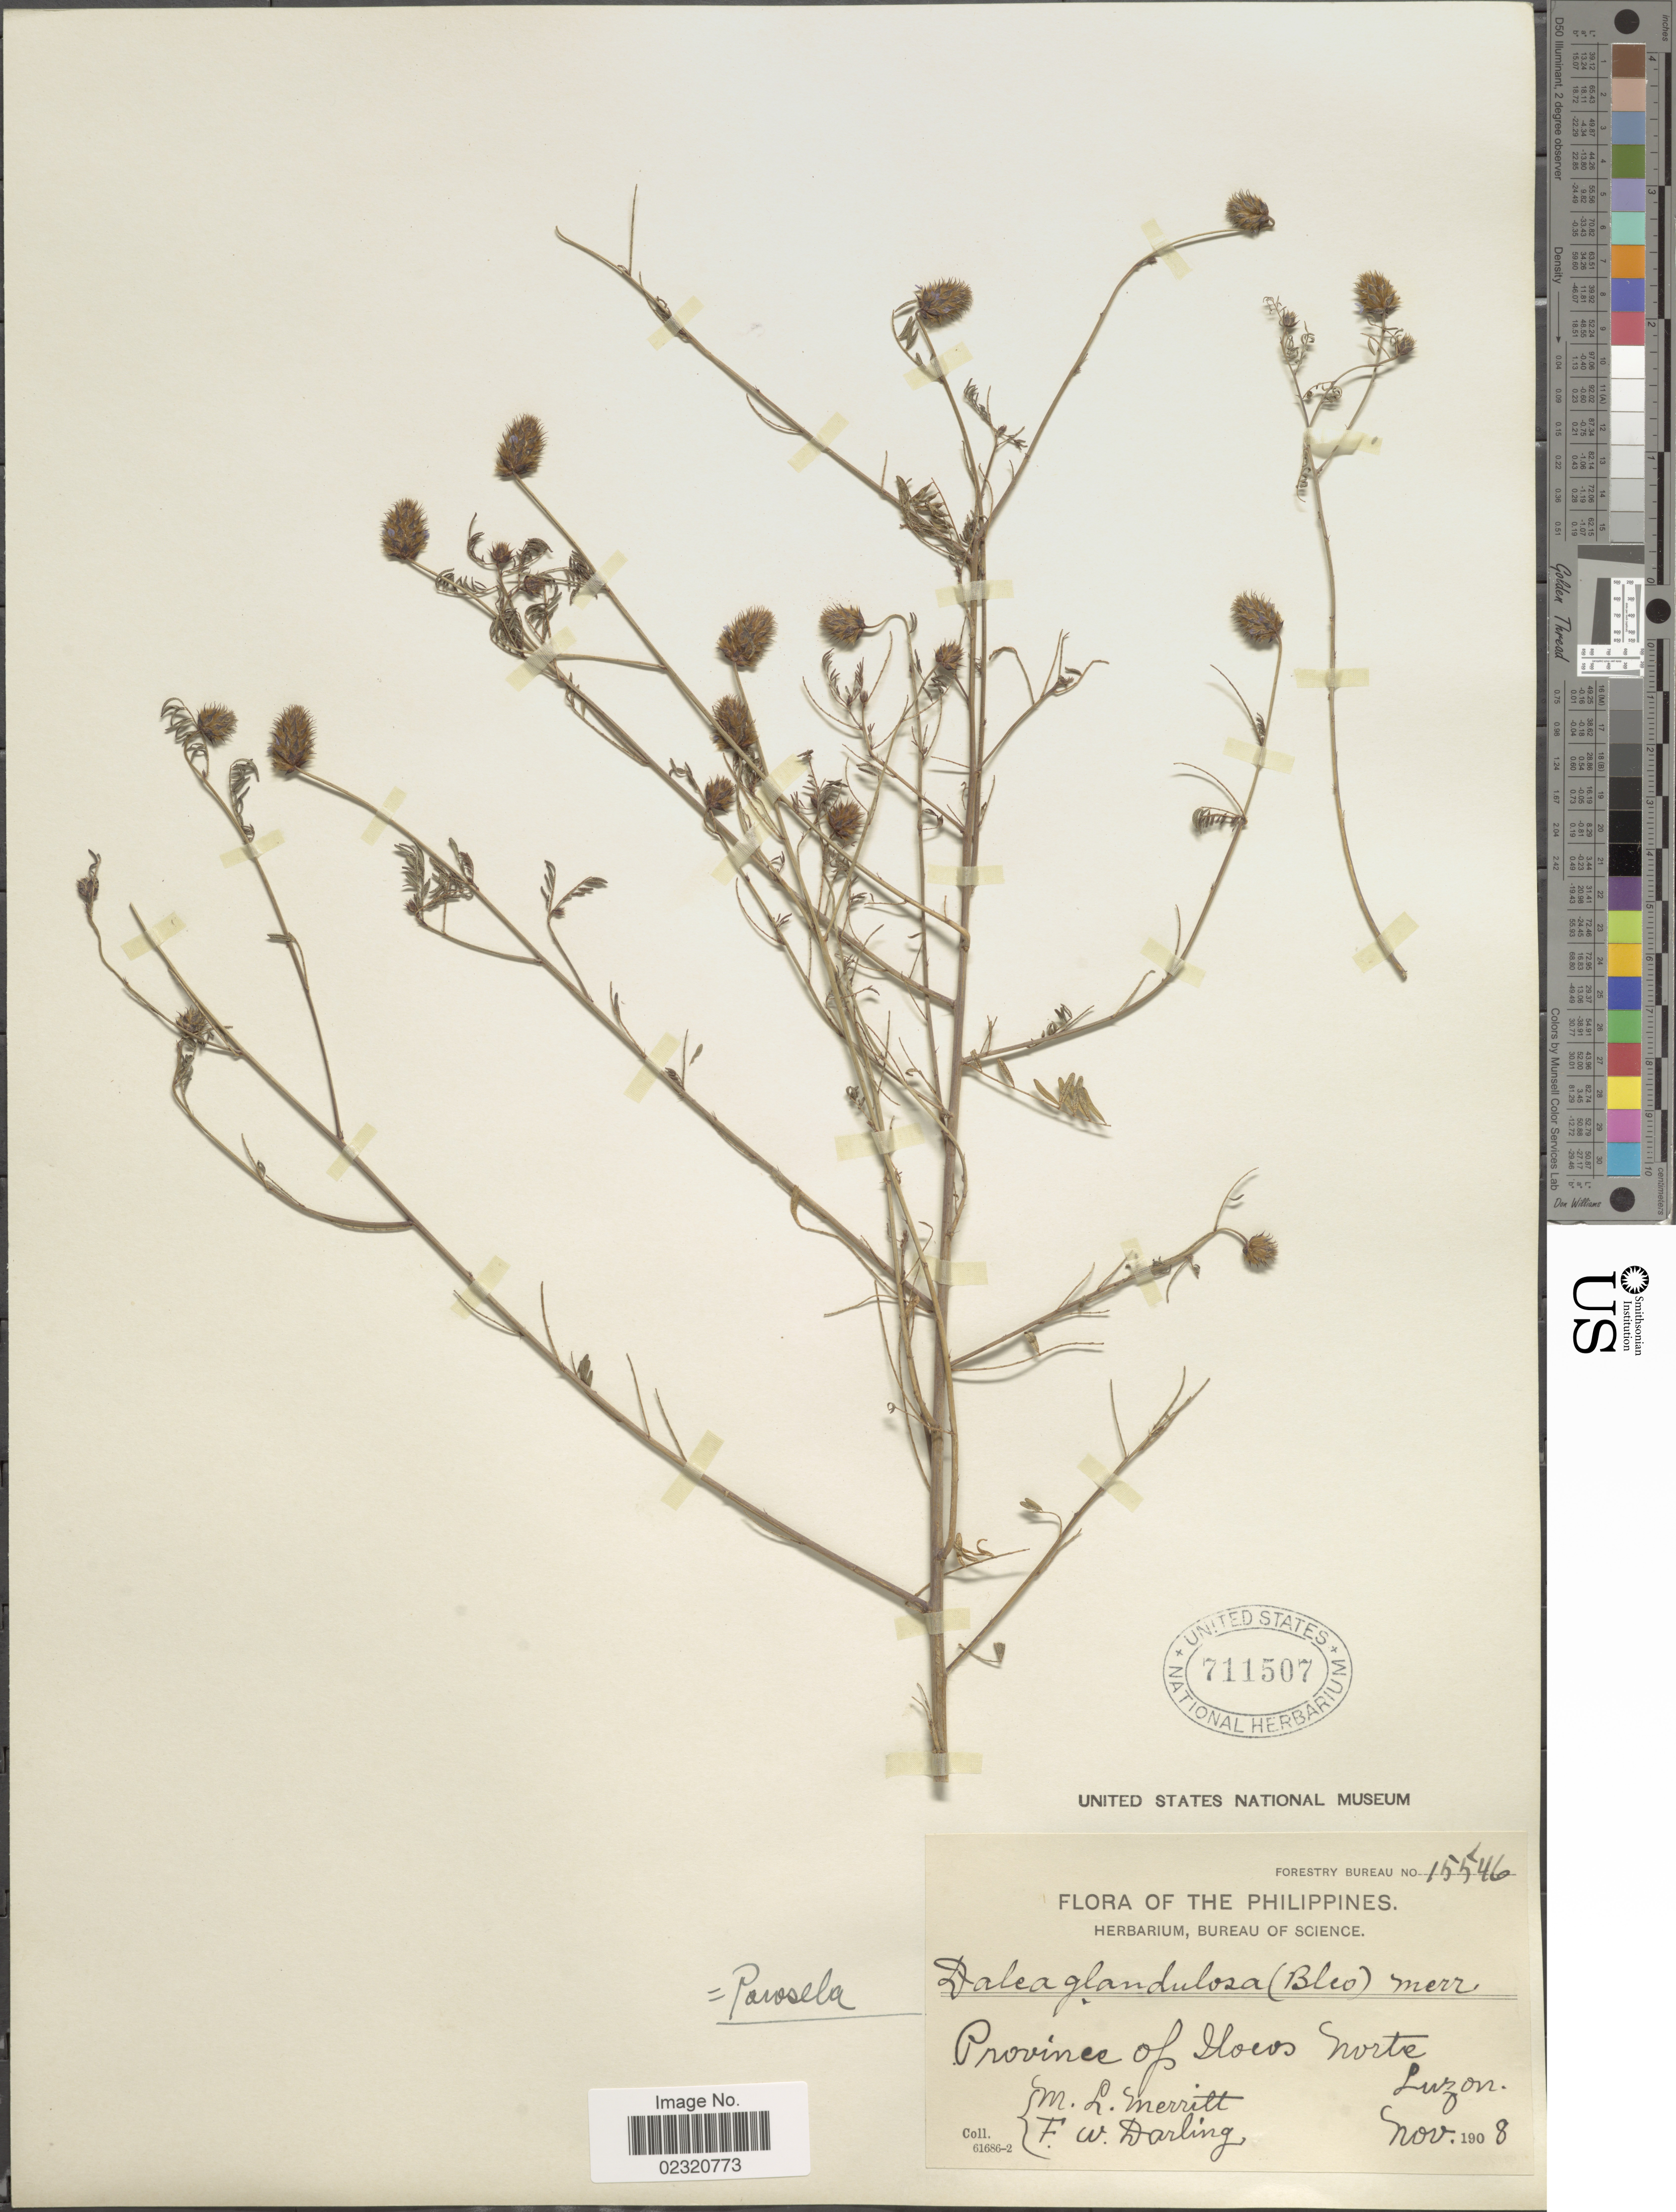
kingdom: Plantae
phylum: Tracheophyta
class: Magnoliopsida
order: Fabales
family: Fabaceae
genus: Dalea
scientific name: Dalea cliffortiana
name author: Willd.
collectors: M. L. Merritt & F. Darling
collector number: Forestry Bureau 15546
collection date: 1908-11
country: Philippines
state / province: Ilocos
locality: Province of Ilocos Norte, Luzon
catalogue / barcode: US 711507